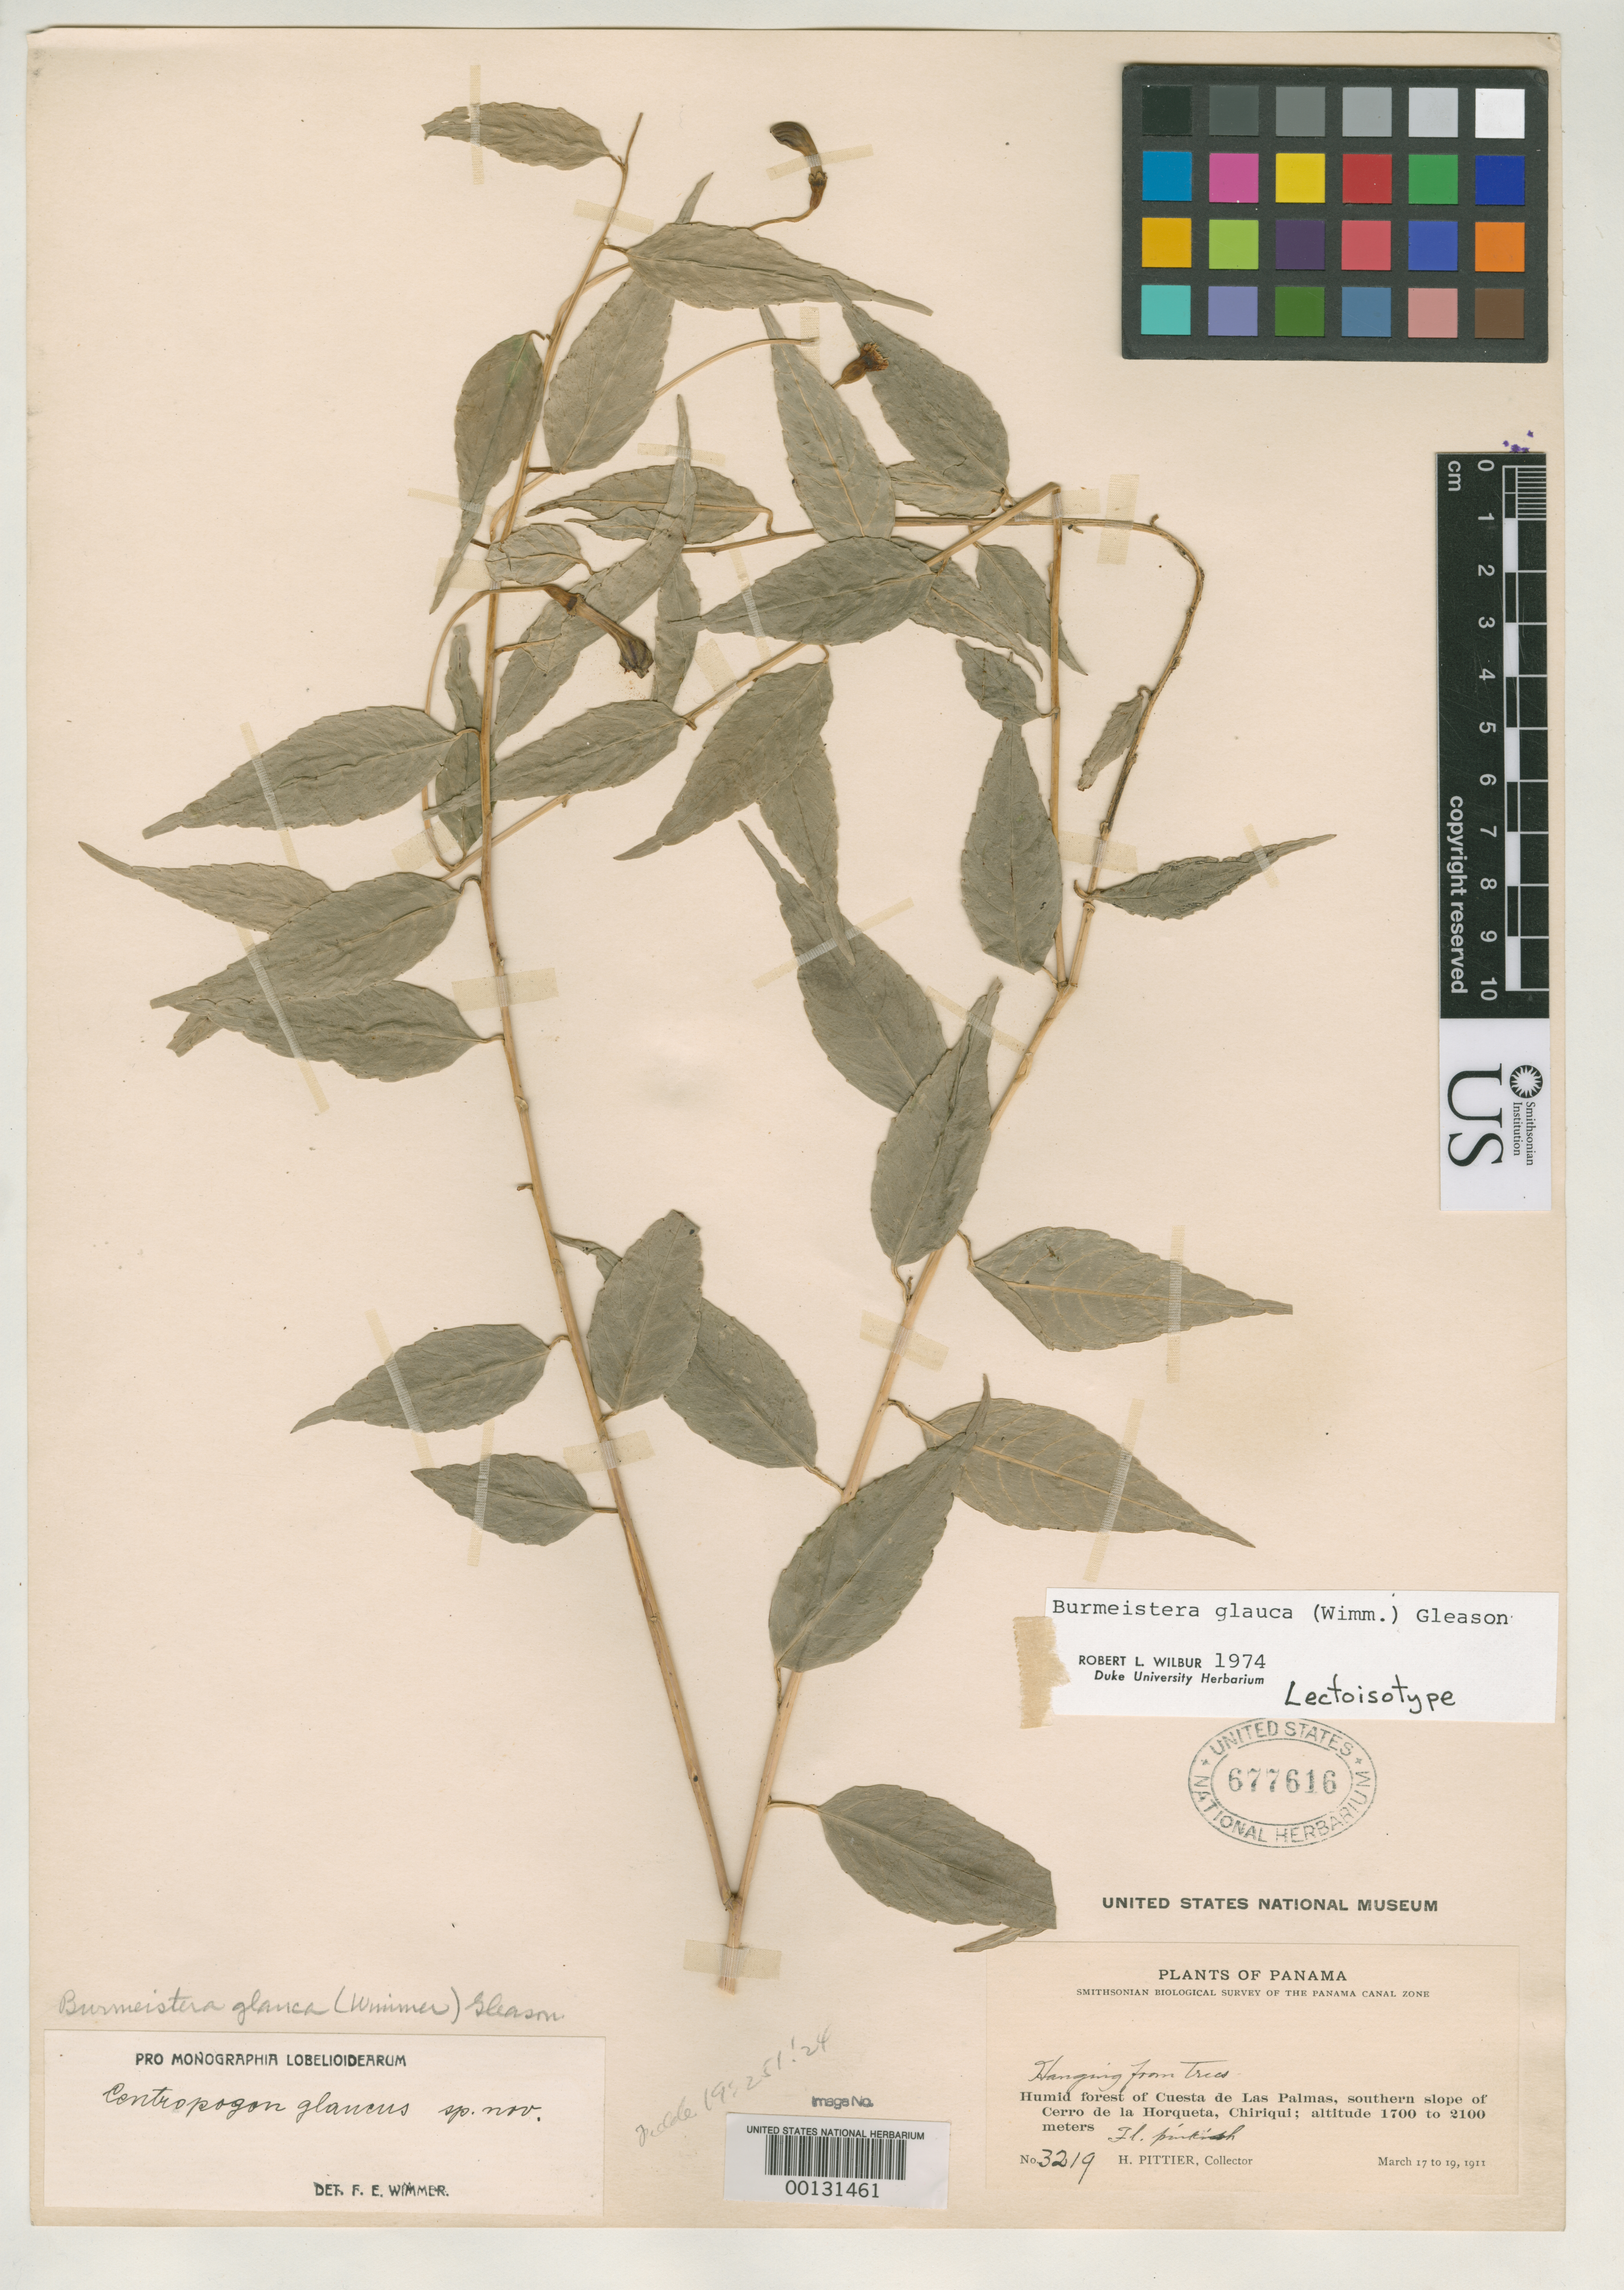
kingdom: Plantae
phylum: Tracheophyta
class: Magnoliopsida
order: Asterales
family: Campanulaceae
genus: Centropogon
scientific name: Centropogon glaucus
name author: E. Wimm.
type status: Type Collection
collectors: H. F. Pittier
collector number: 3219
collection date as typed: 17 Mar 1919 to 19 Mar 1919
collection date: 1919-03-17/1919-03-19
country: Panama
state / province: Chiriquí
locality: Cuesta de Las Palmas, S slope of Cerro de La Horqueta.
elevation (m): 1700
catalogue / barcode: US 677616